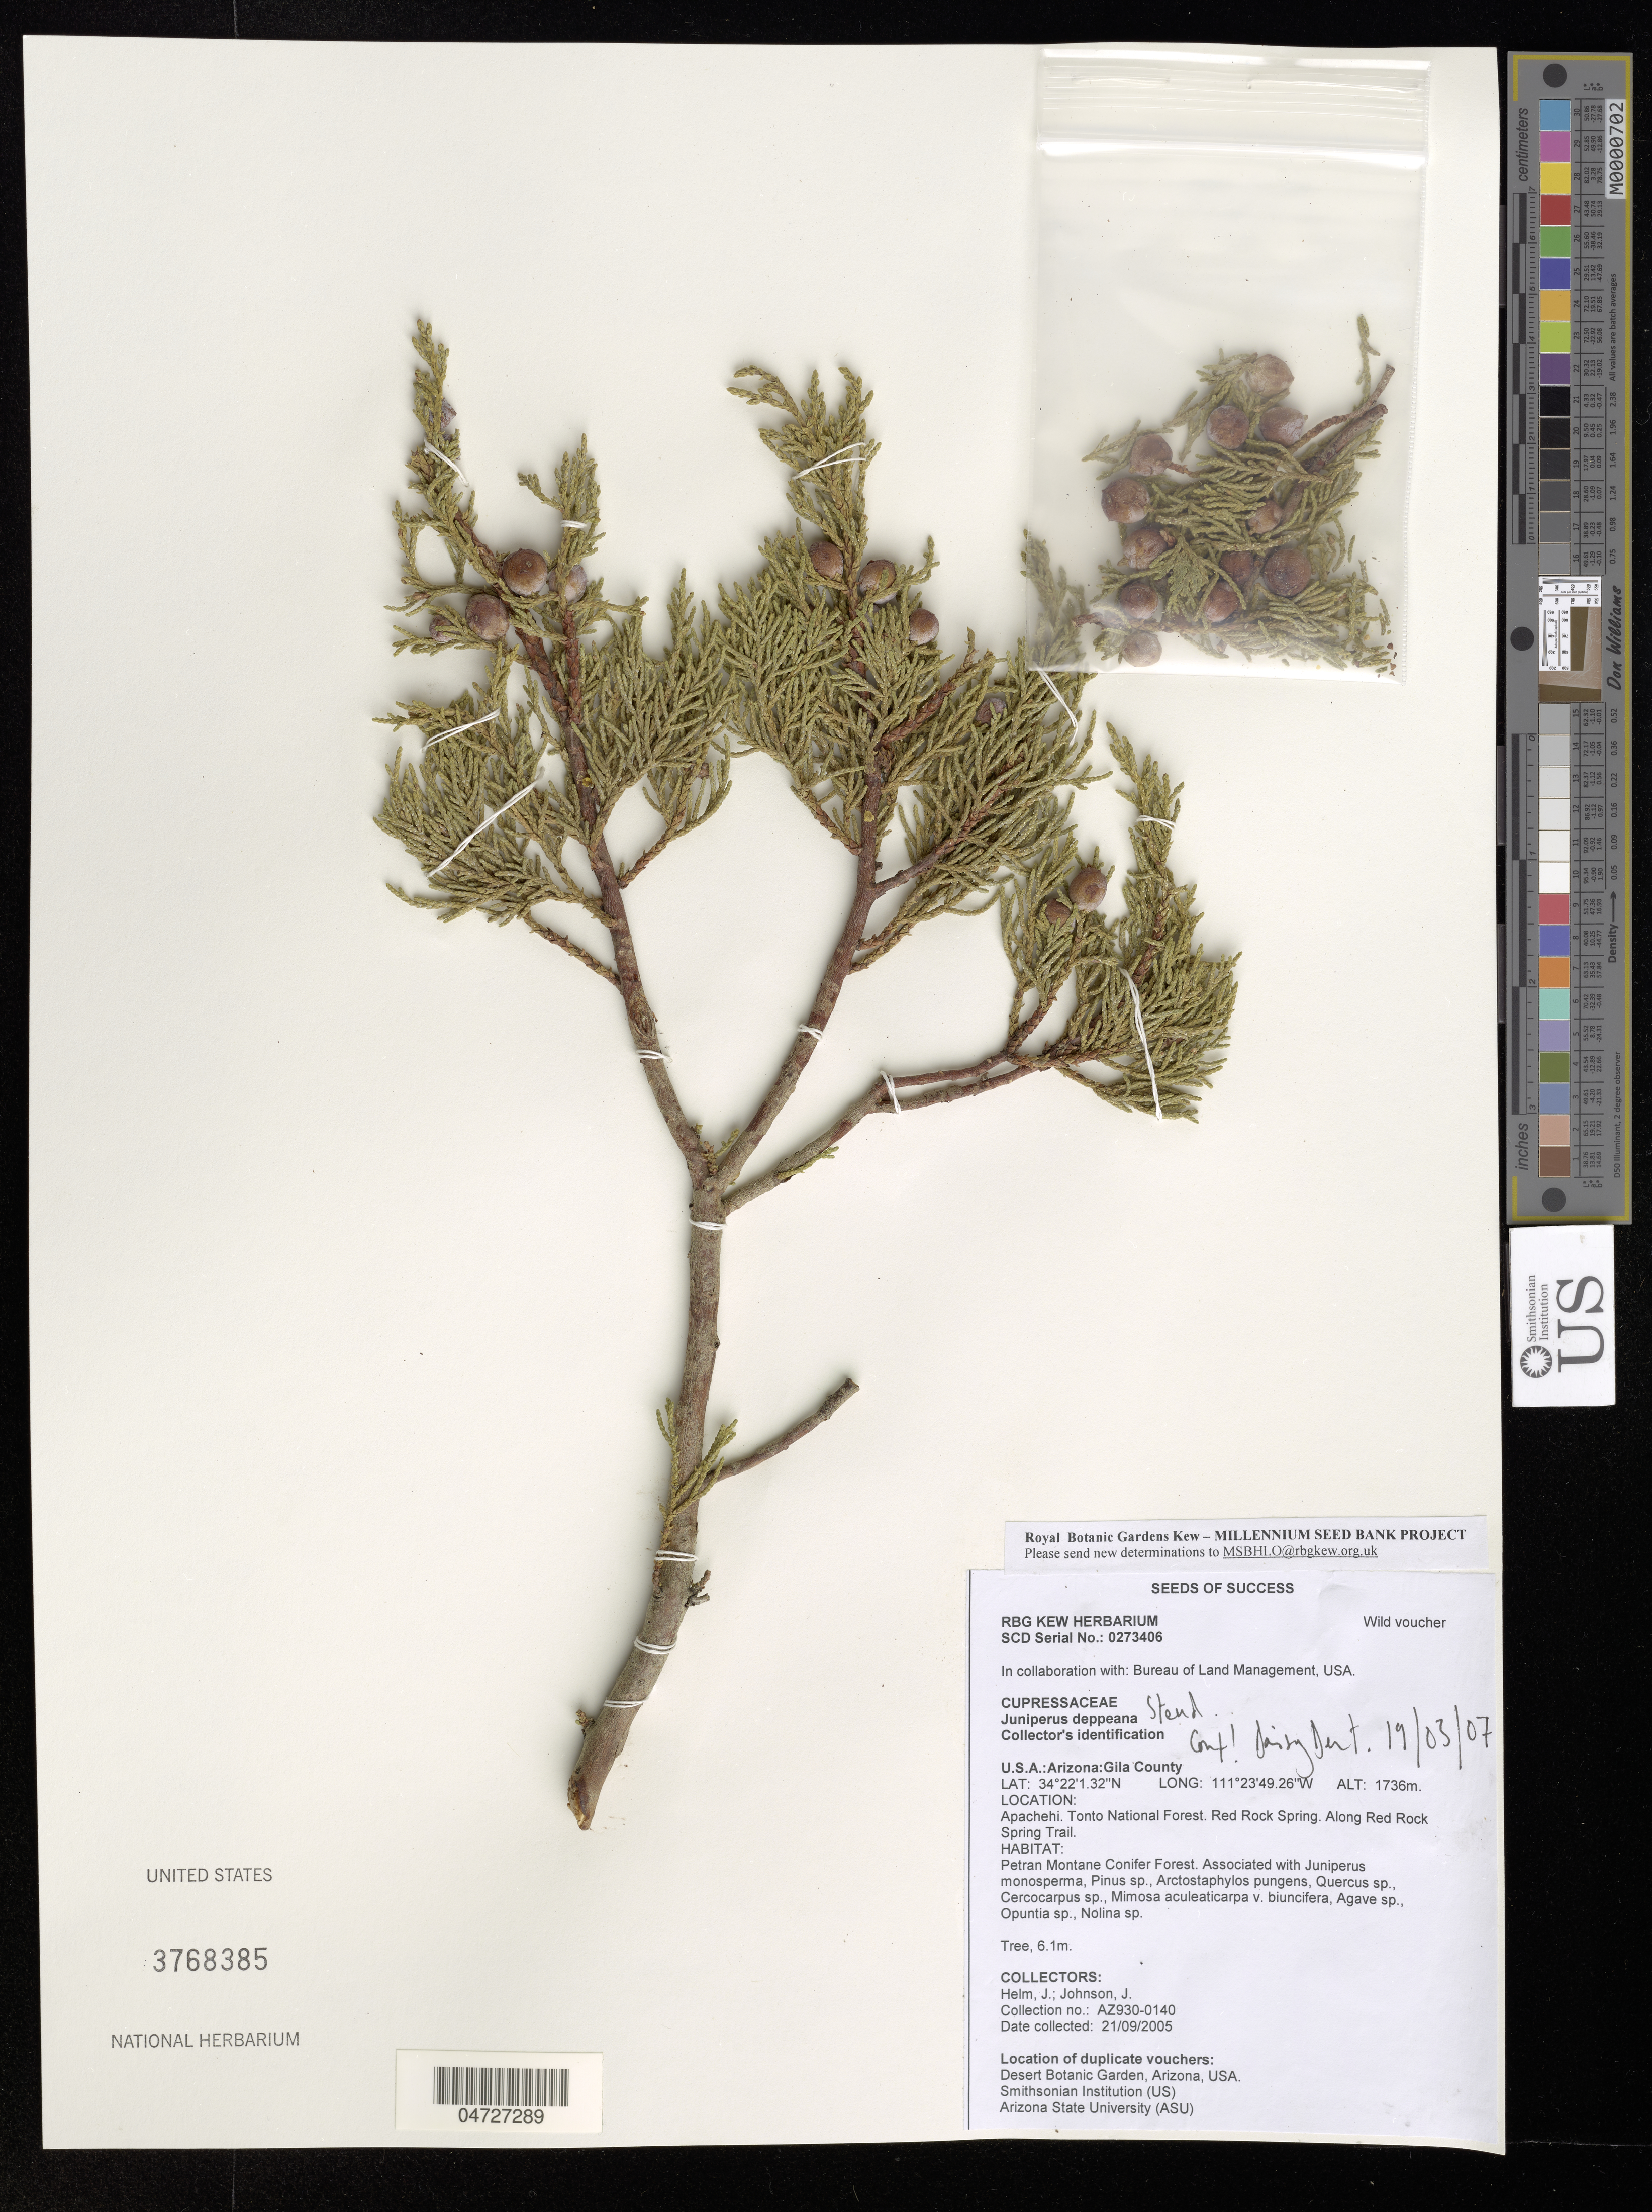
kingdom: Plantae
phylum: Tracheophyta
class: Pinopsida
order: Pinales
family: Cupressaceae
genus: Juniperus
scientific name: Juniperus deppeana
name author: Steud.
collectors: J. Helm & J. Johnson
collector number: AZ930-0140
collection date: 2005-09-21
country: United States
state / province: Arizona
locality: Gila County. Apachehi. Tonto National Forest. Red Rock Spring. Along Red Rock Spring Trail.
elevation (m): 1736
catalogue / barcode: US 3768385